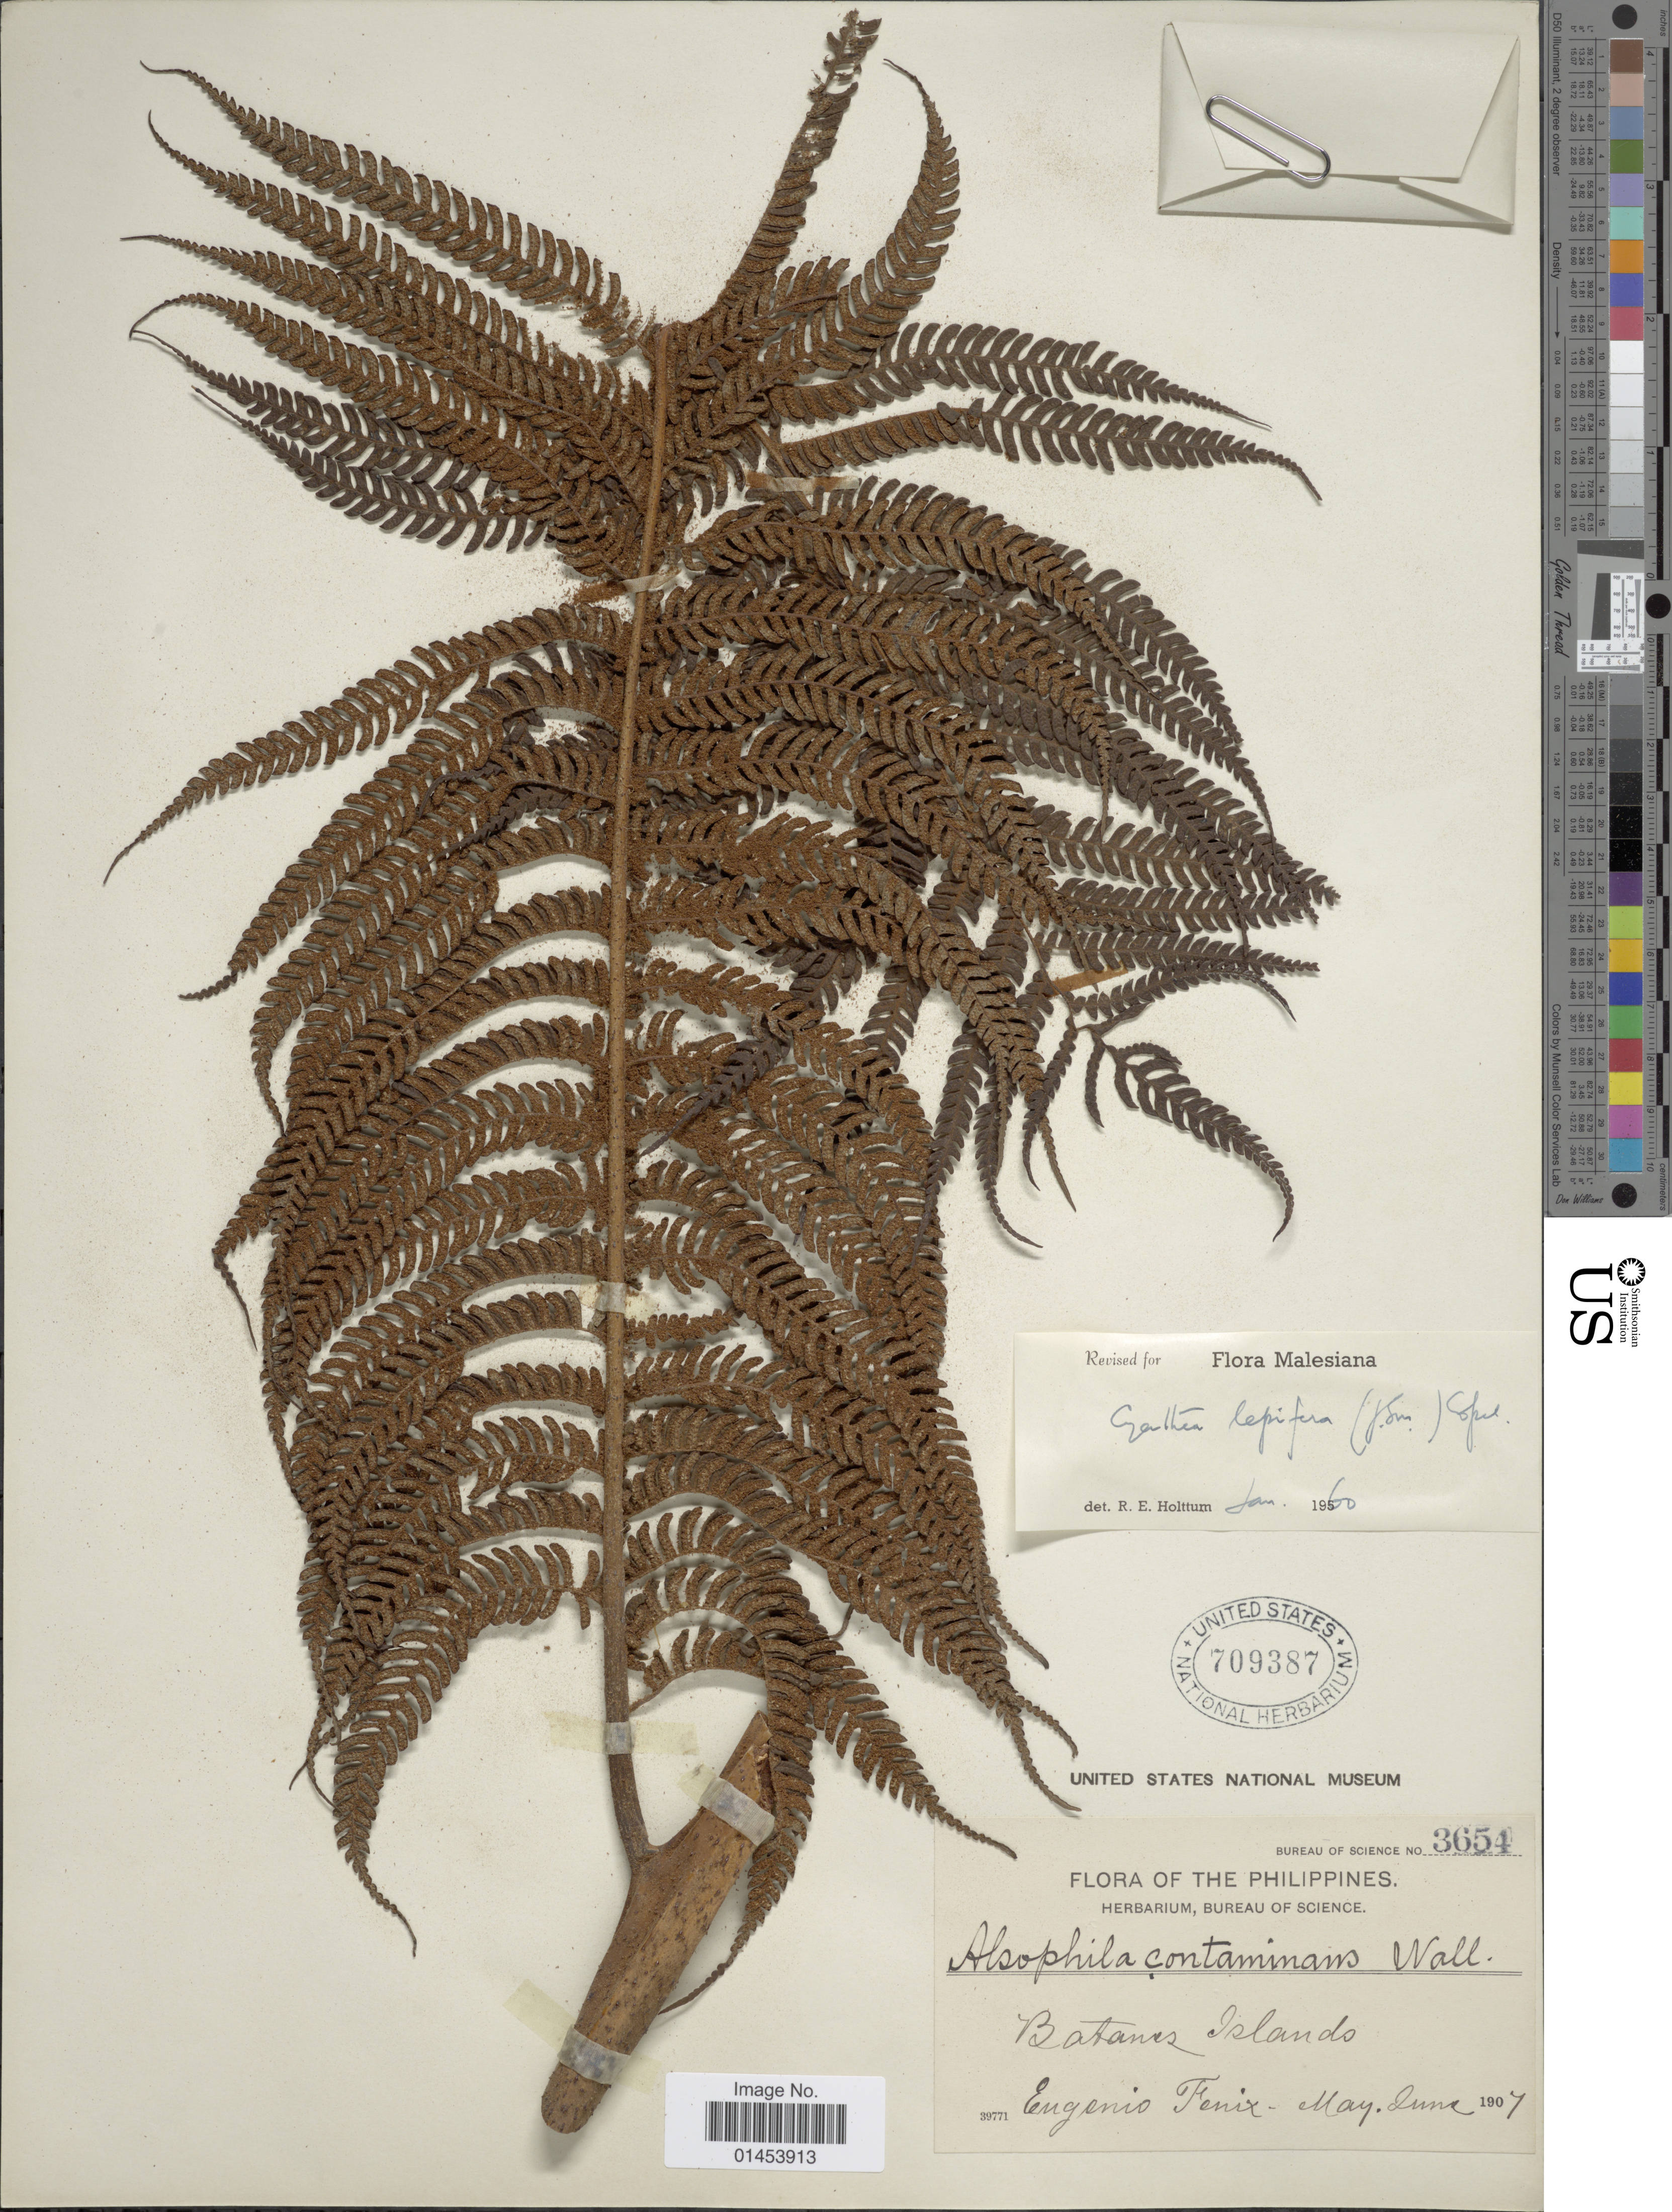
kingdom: Plantae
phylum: Tracheophyta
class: Polypodiopsida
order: Cyatheales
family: Cyatheaceae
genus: Cyathea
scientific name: Cyathea lepifera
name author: (J. Sm.) Copel.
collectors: E. Fenix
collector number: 3654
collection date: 1907-05/1907-06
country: Philippines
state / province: Cagayan Valley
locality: Batan Island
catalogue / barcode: US 709387